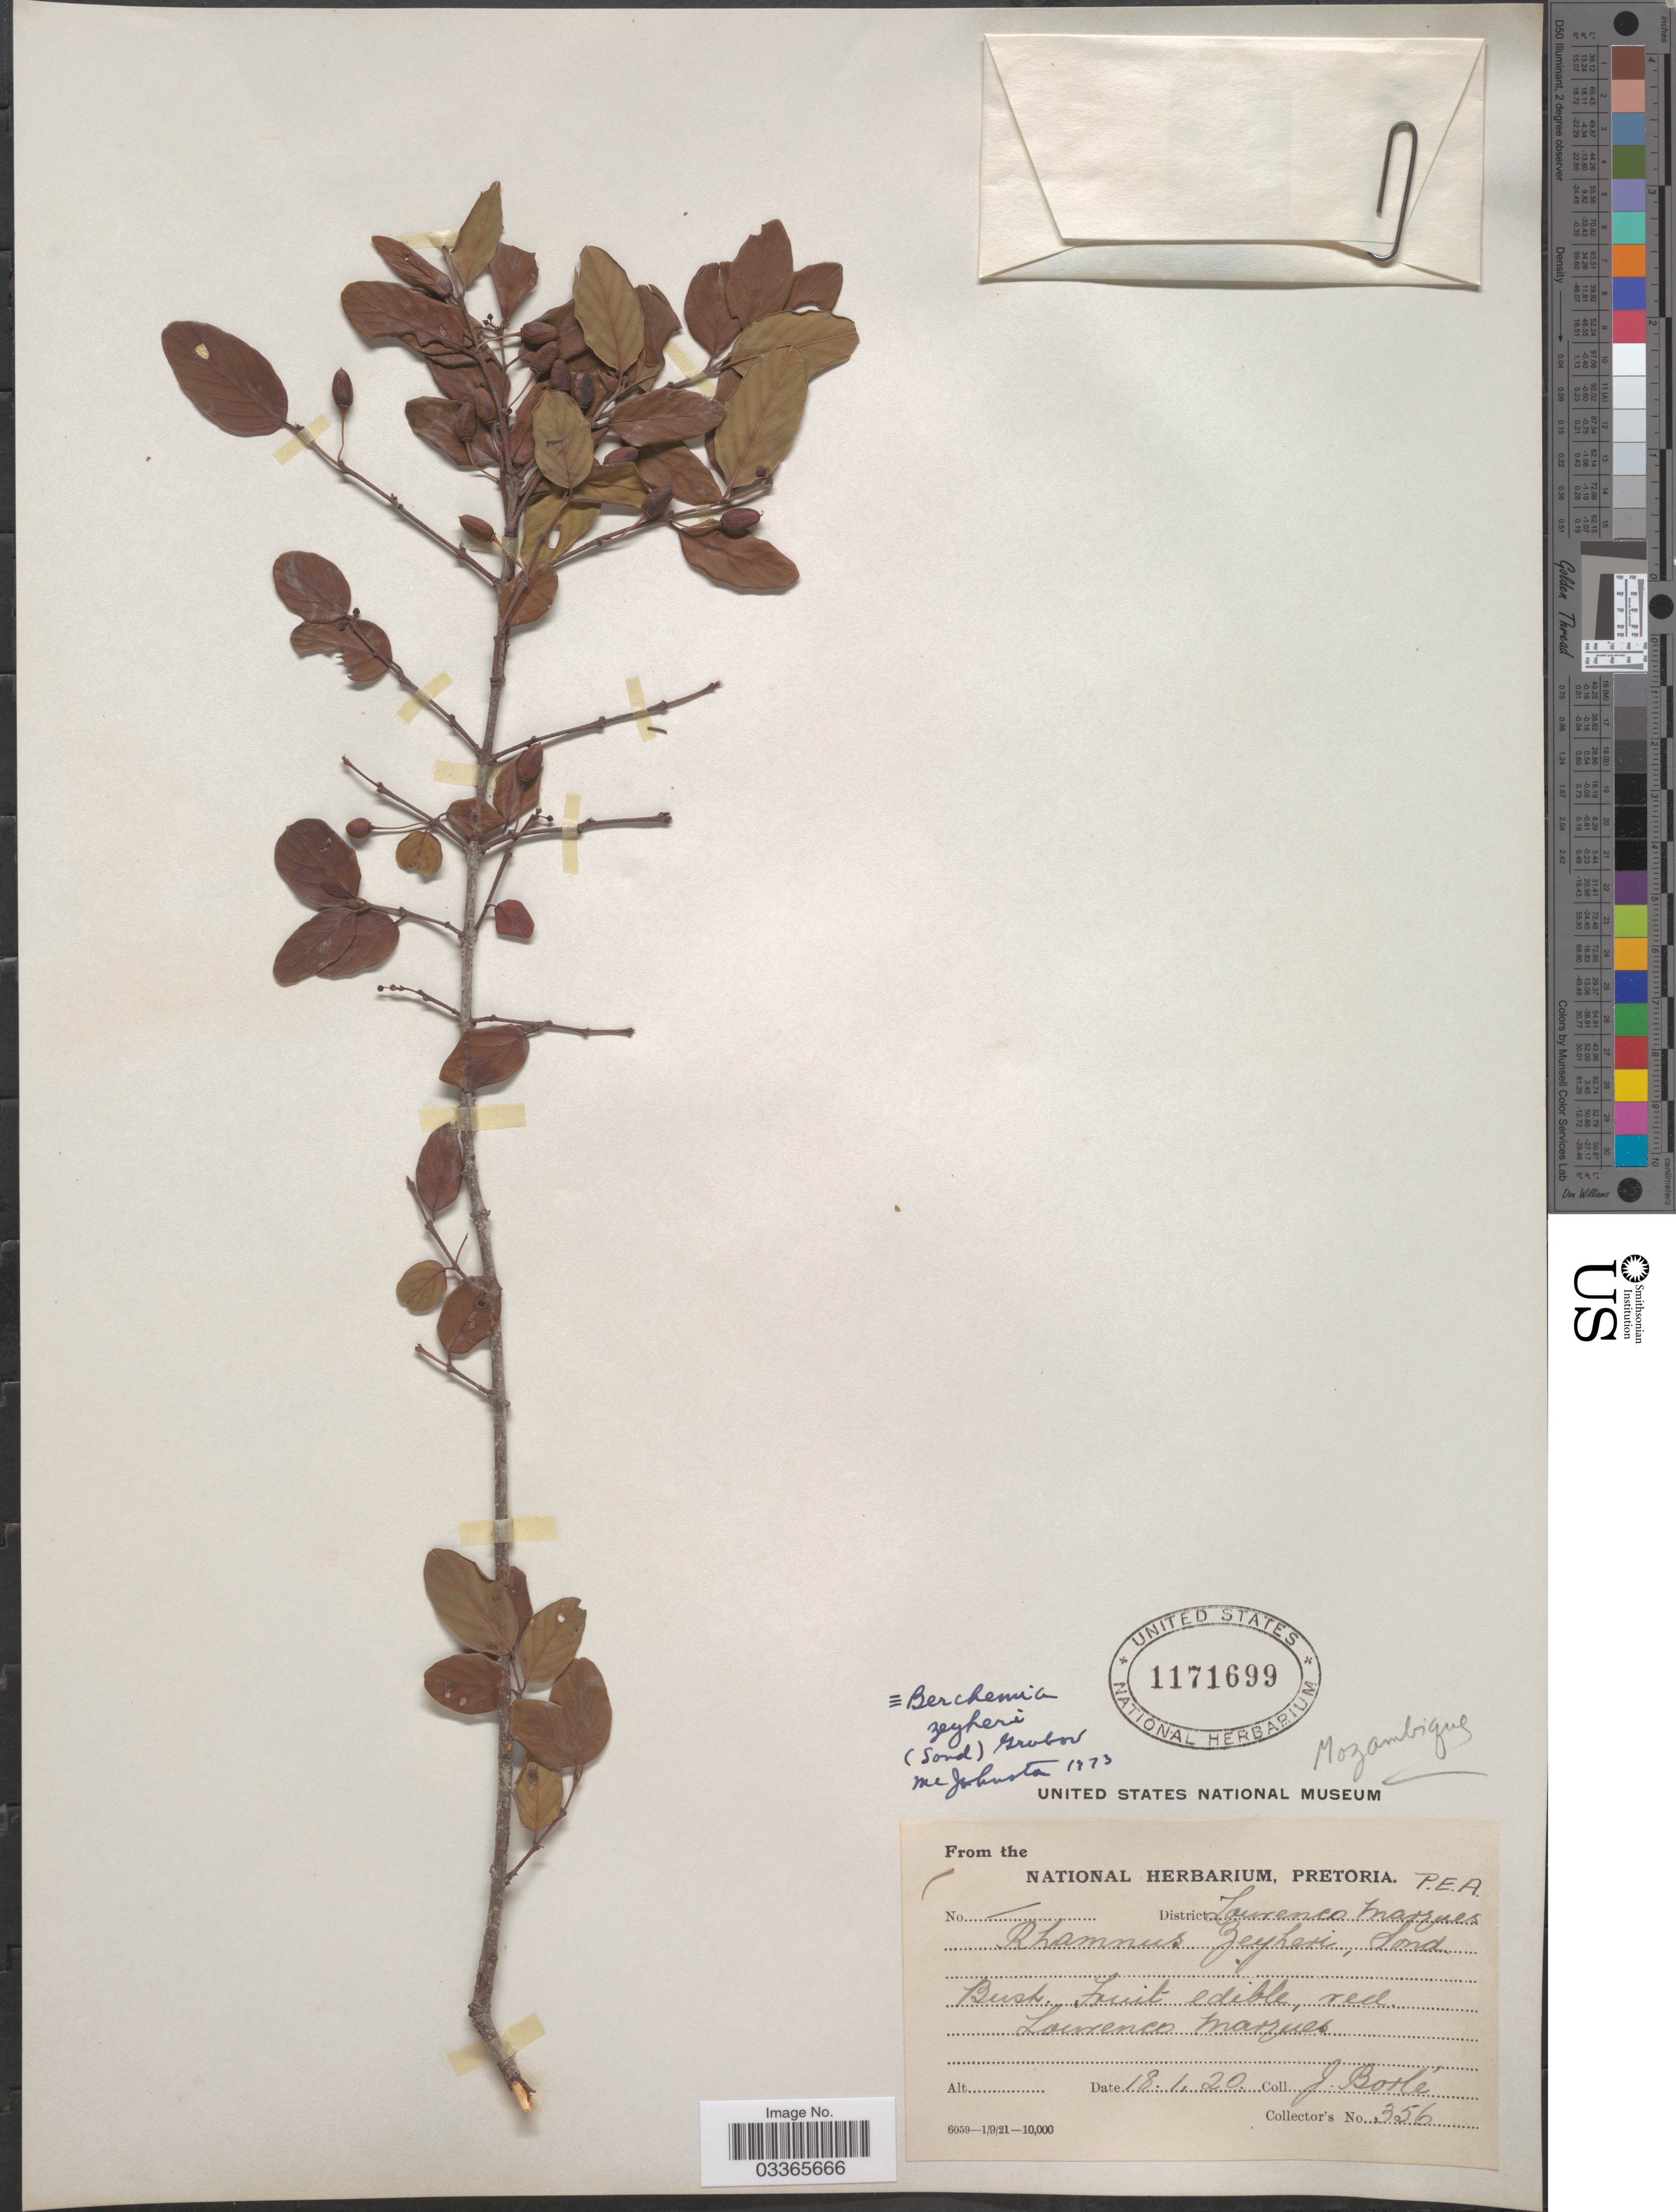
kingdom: Plantae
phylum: Tracheophyta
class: Magnoliopsida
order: Rosales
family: Rhamnaceae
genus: Phyllogeiton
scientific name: Phyllogeiton zeyheri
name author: (Sond.) Suess.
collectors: J. Borle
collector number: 356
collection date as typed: Transcribed d/m/y: 18/1/20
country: Mozambique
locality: District Laurenco Marques P.E.A. Laurenco Marques.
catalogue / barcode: US 1171699